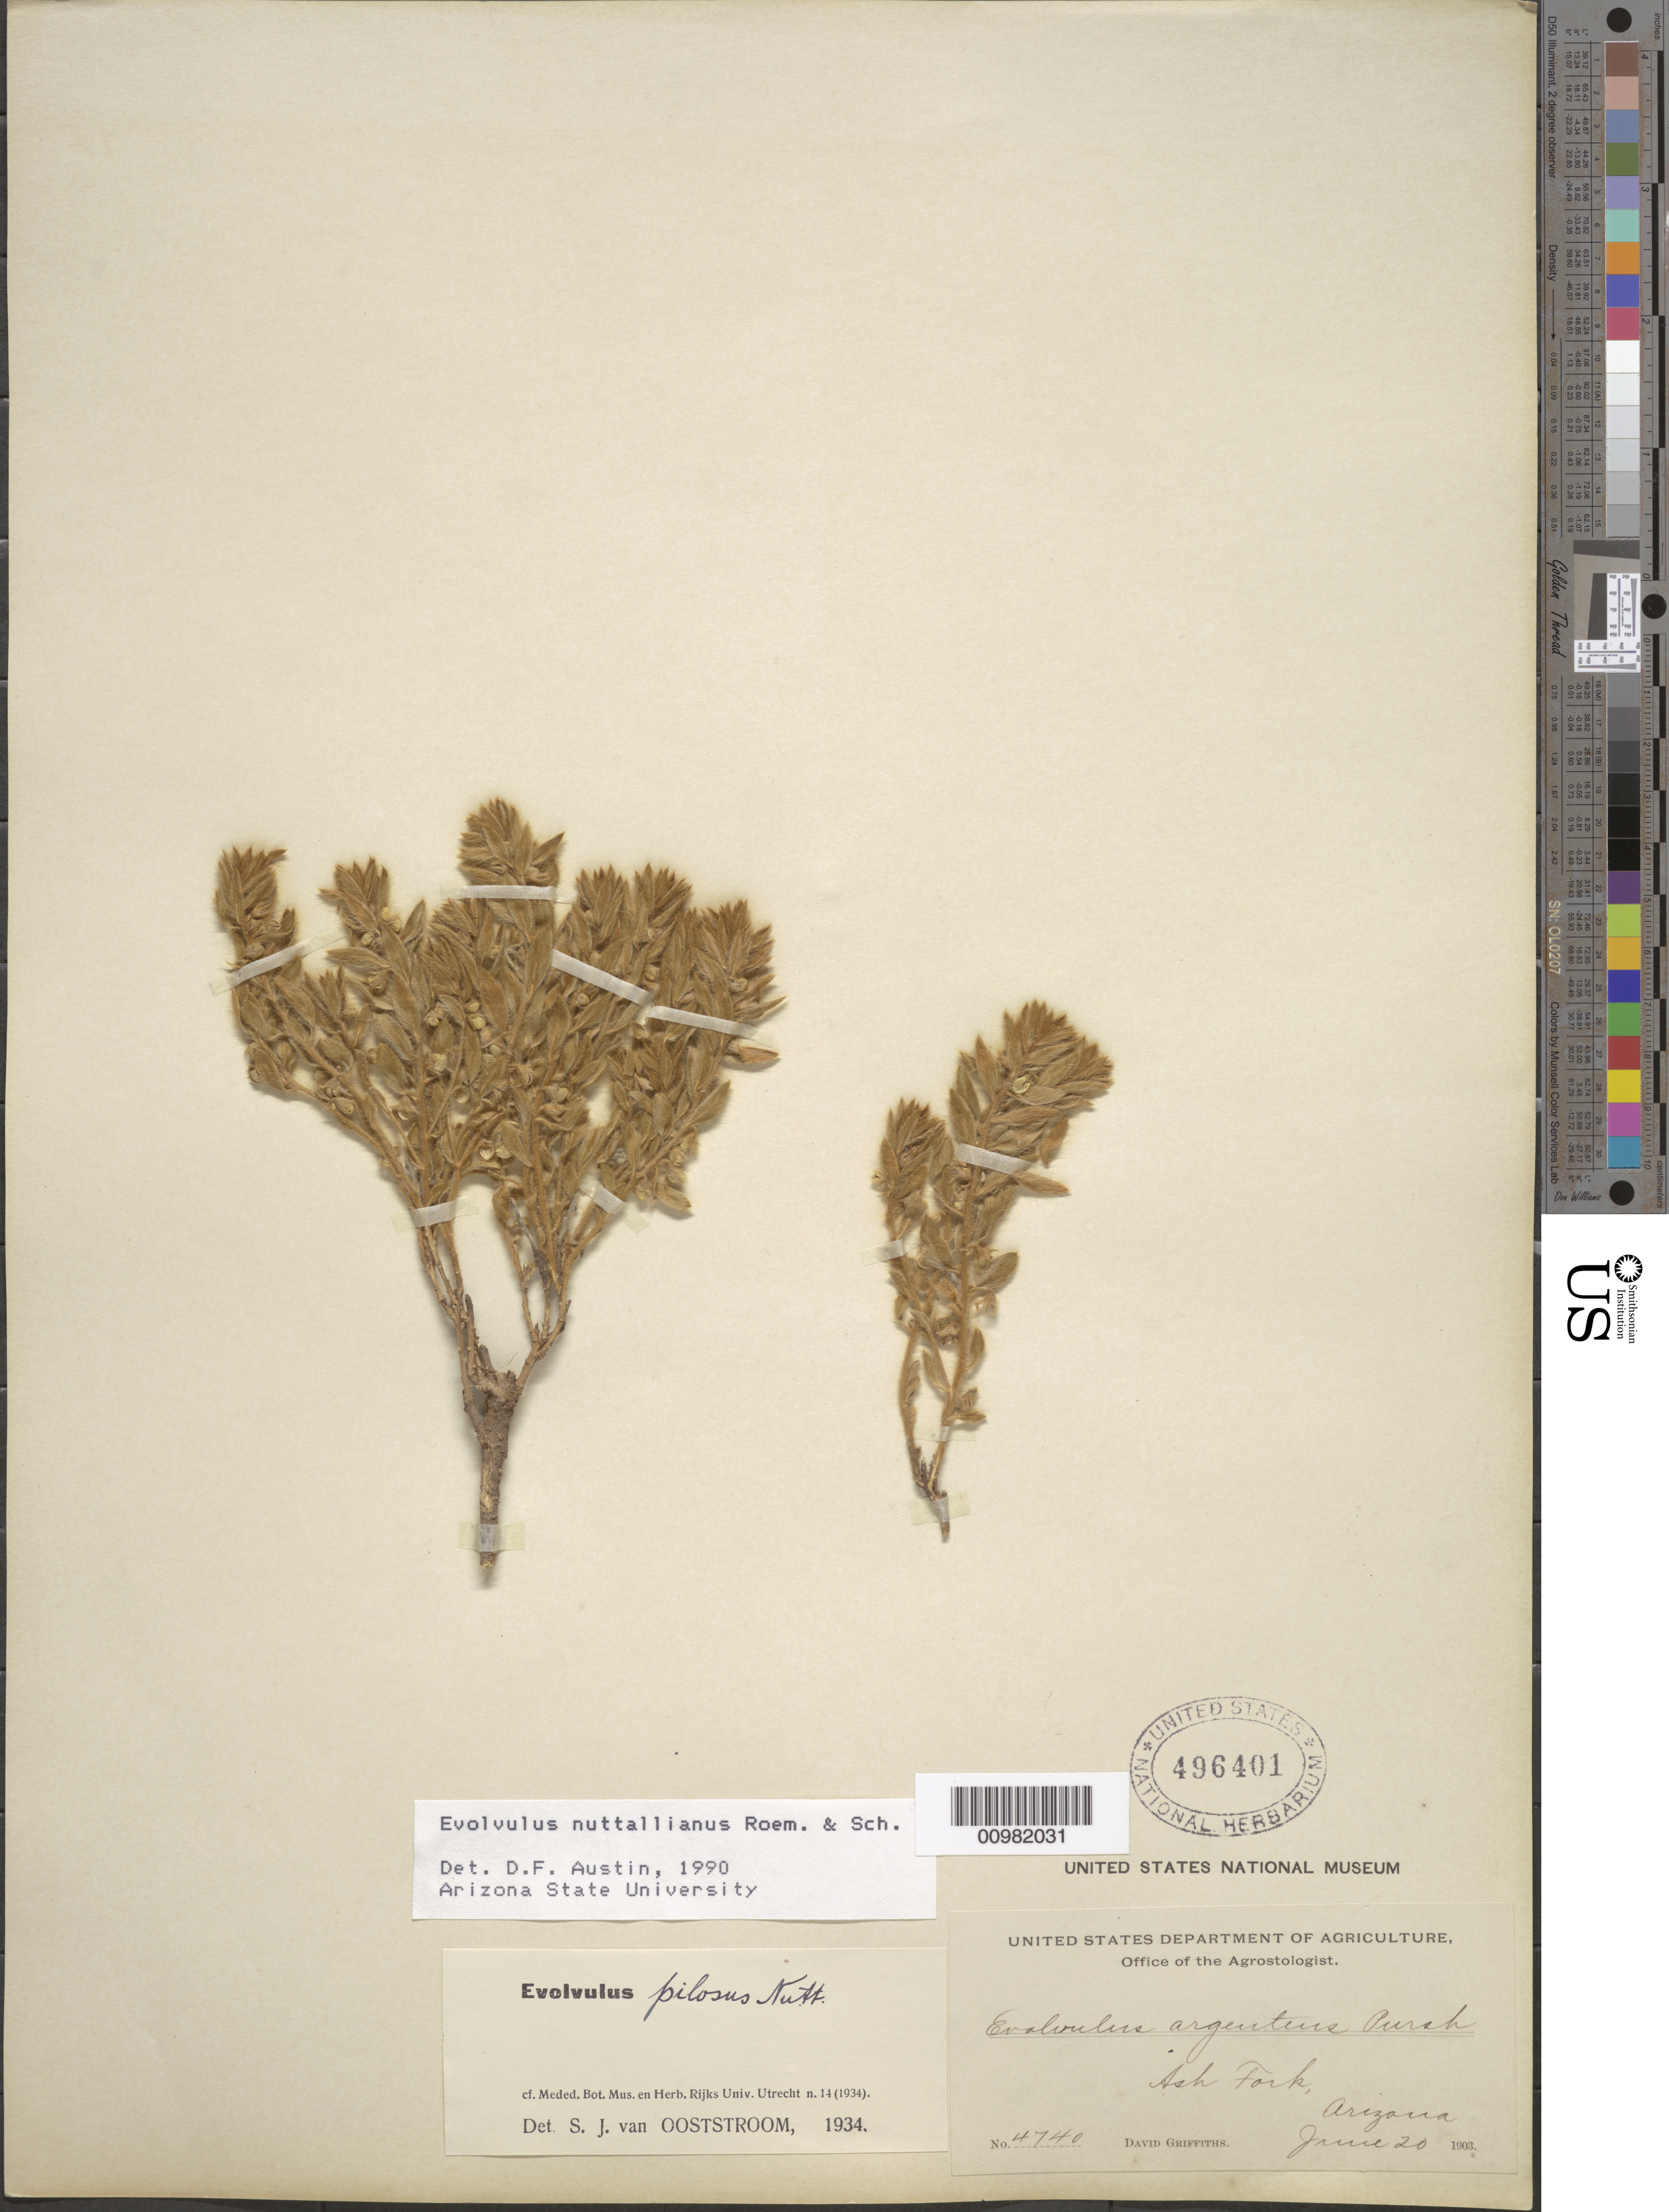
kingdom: Plantae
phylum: Tracheophyta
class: Magnoliopsida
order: Solanales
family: Convolvulaceae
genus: Evolvulus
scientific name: Evolvulus nuttallianus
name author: Roem. & Schult.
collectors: D. Griffiths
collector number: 4740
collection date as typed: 20 Jun 1903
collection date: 1903-06-20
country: United States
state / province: Arizona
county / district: Yavapai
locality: Ash Fork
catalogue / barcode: US 496401